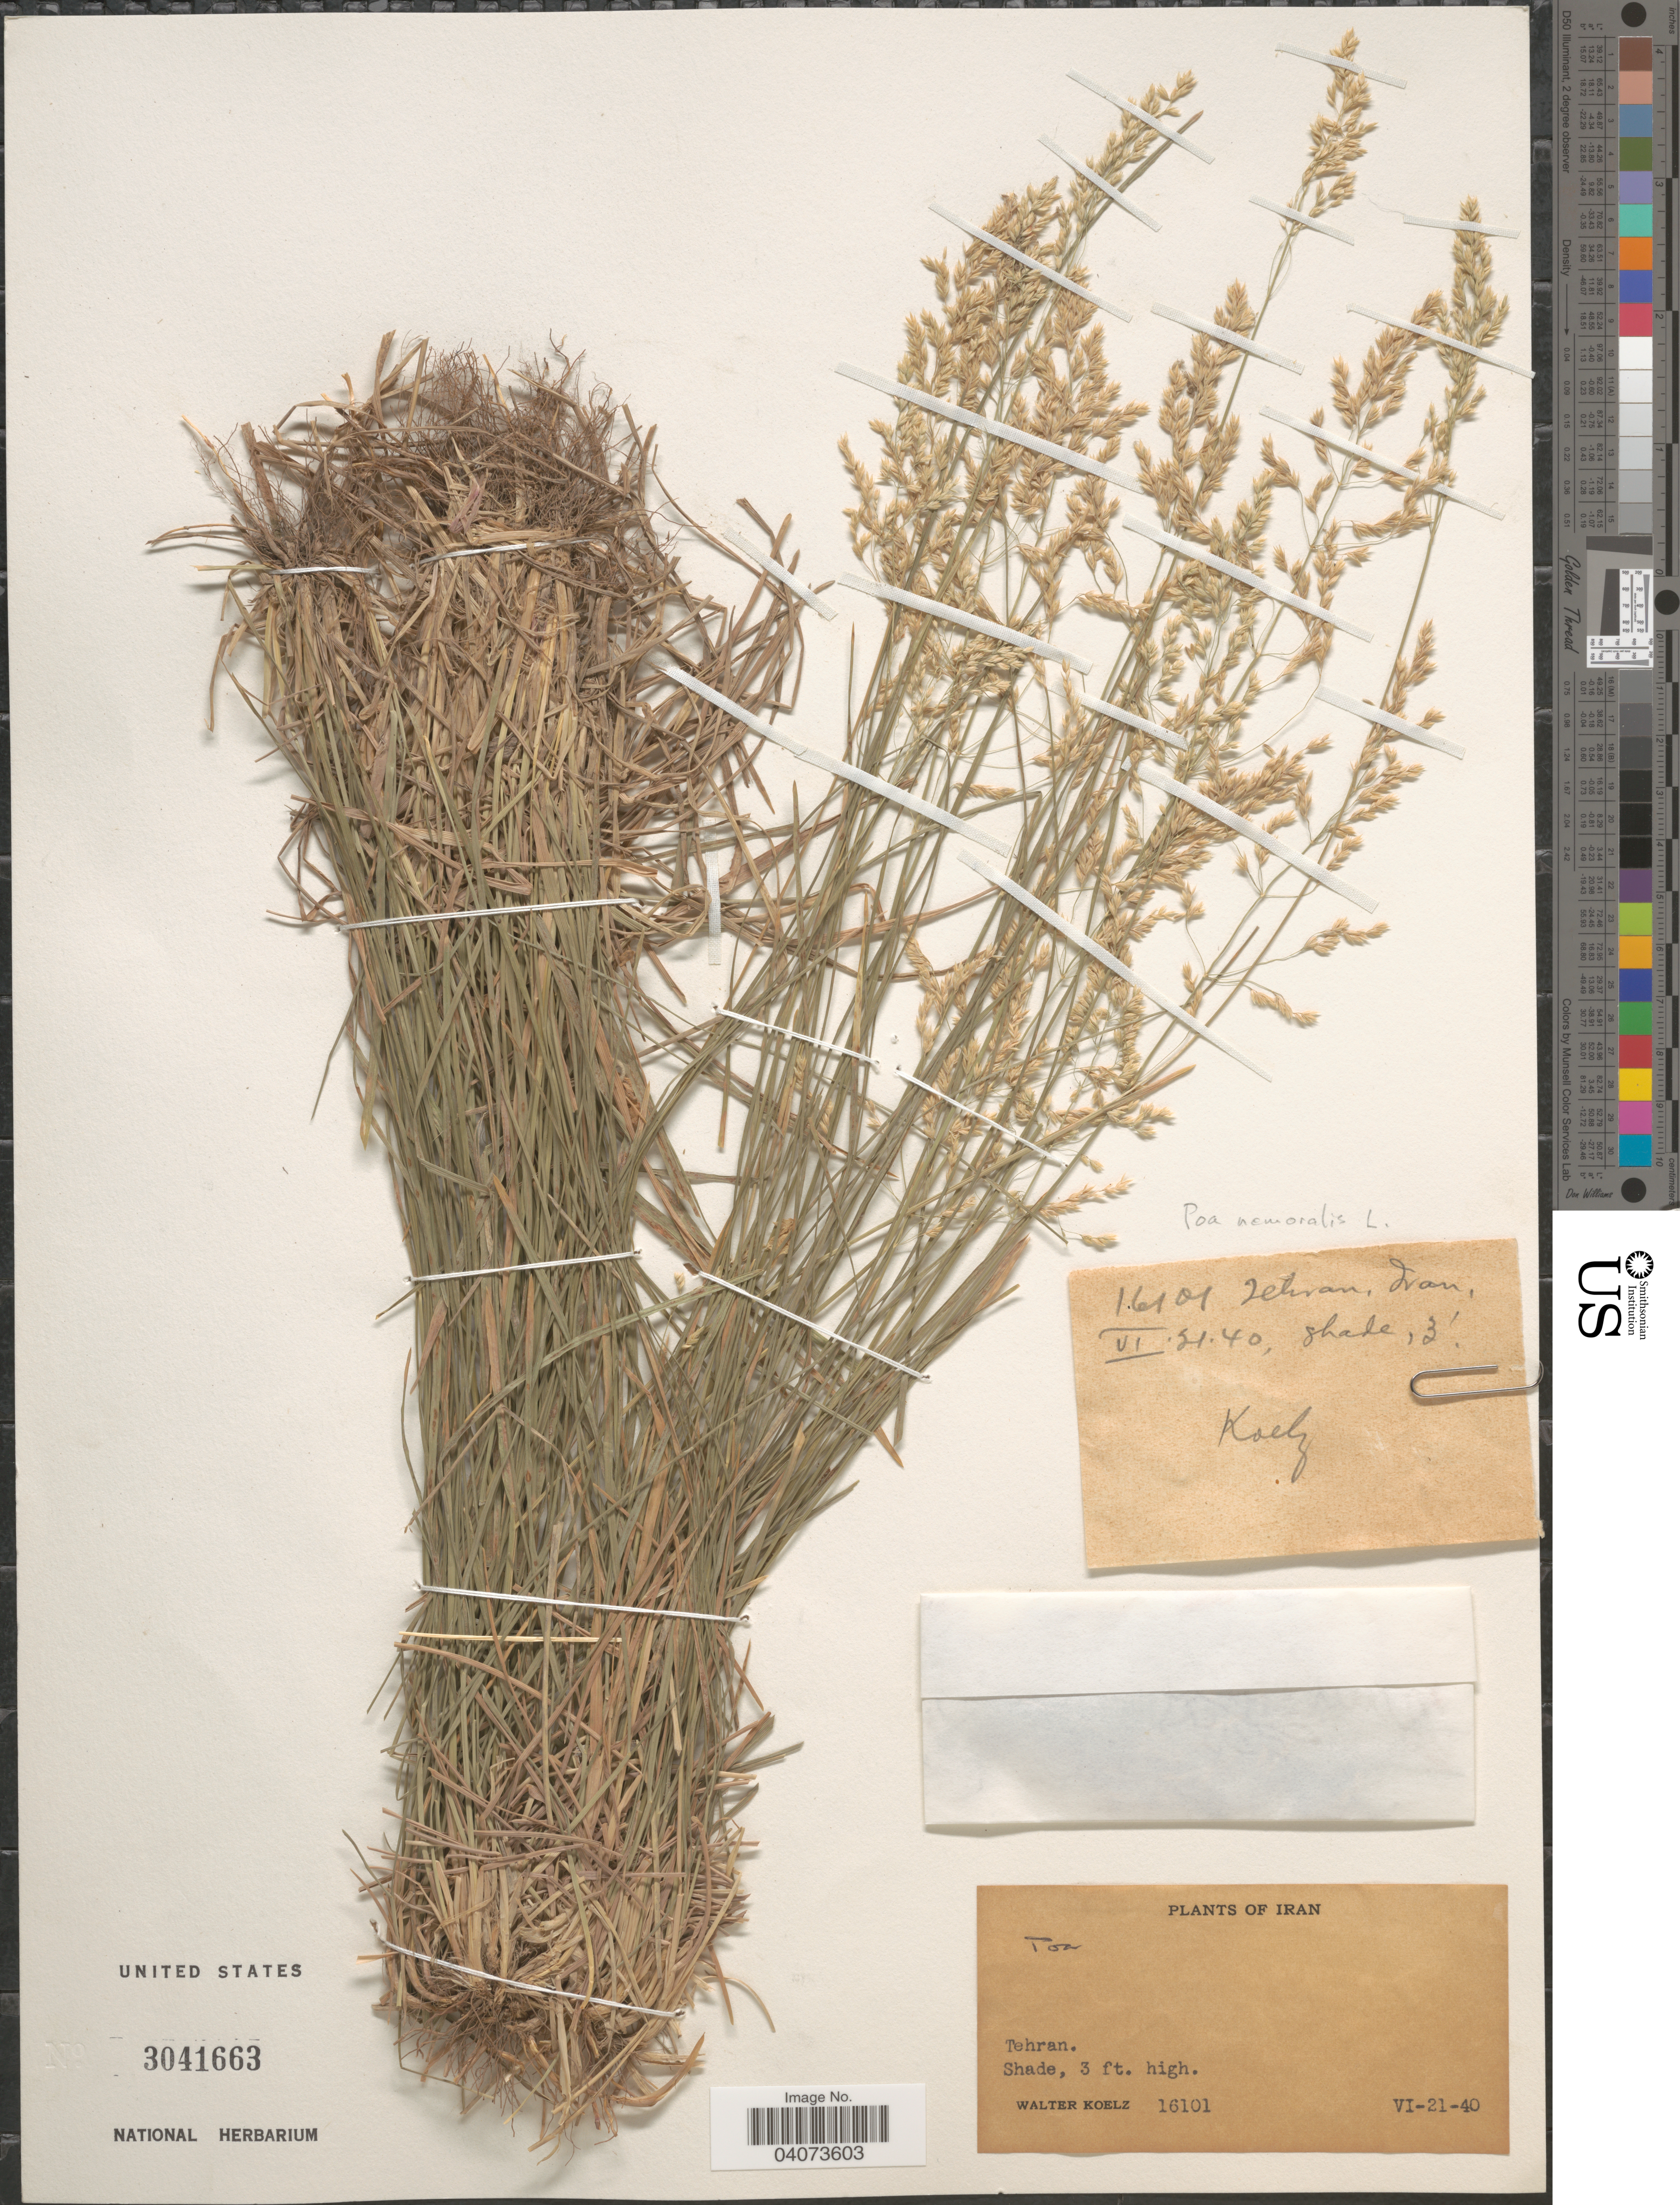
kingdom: Plantae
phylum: Tracheophyta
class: Liliopsida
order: Poales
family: Poaceae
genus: Poa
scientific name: Poa nemoralis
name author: L.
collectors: W. N. Koelz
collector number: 16101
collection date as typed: Transcribed d/m/y: 21/6/40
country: Iran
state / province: Tehran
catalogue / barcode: US 3041663